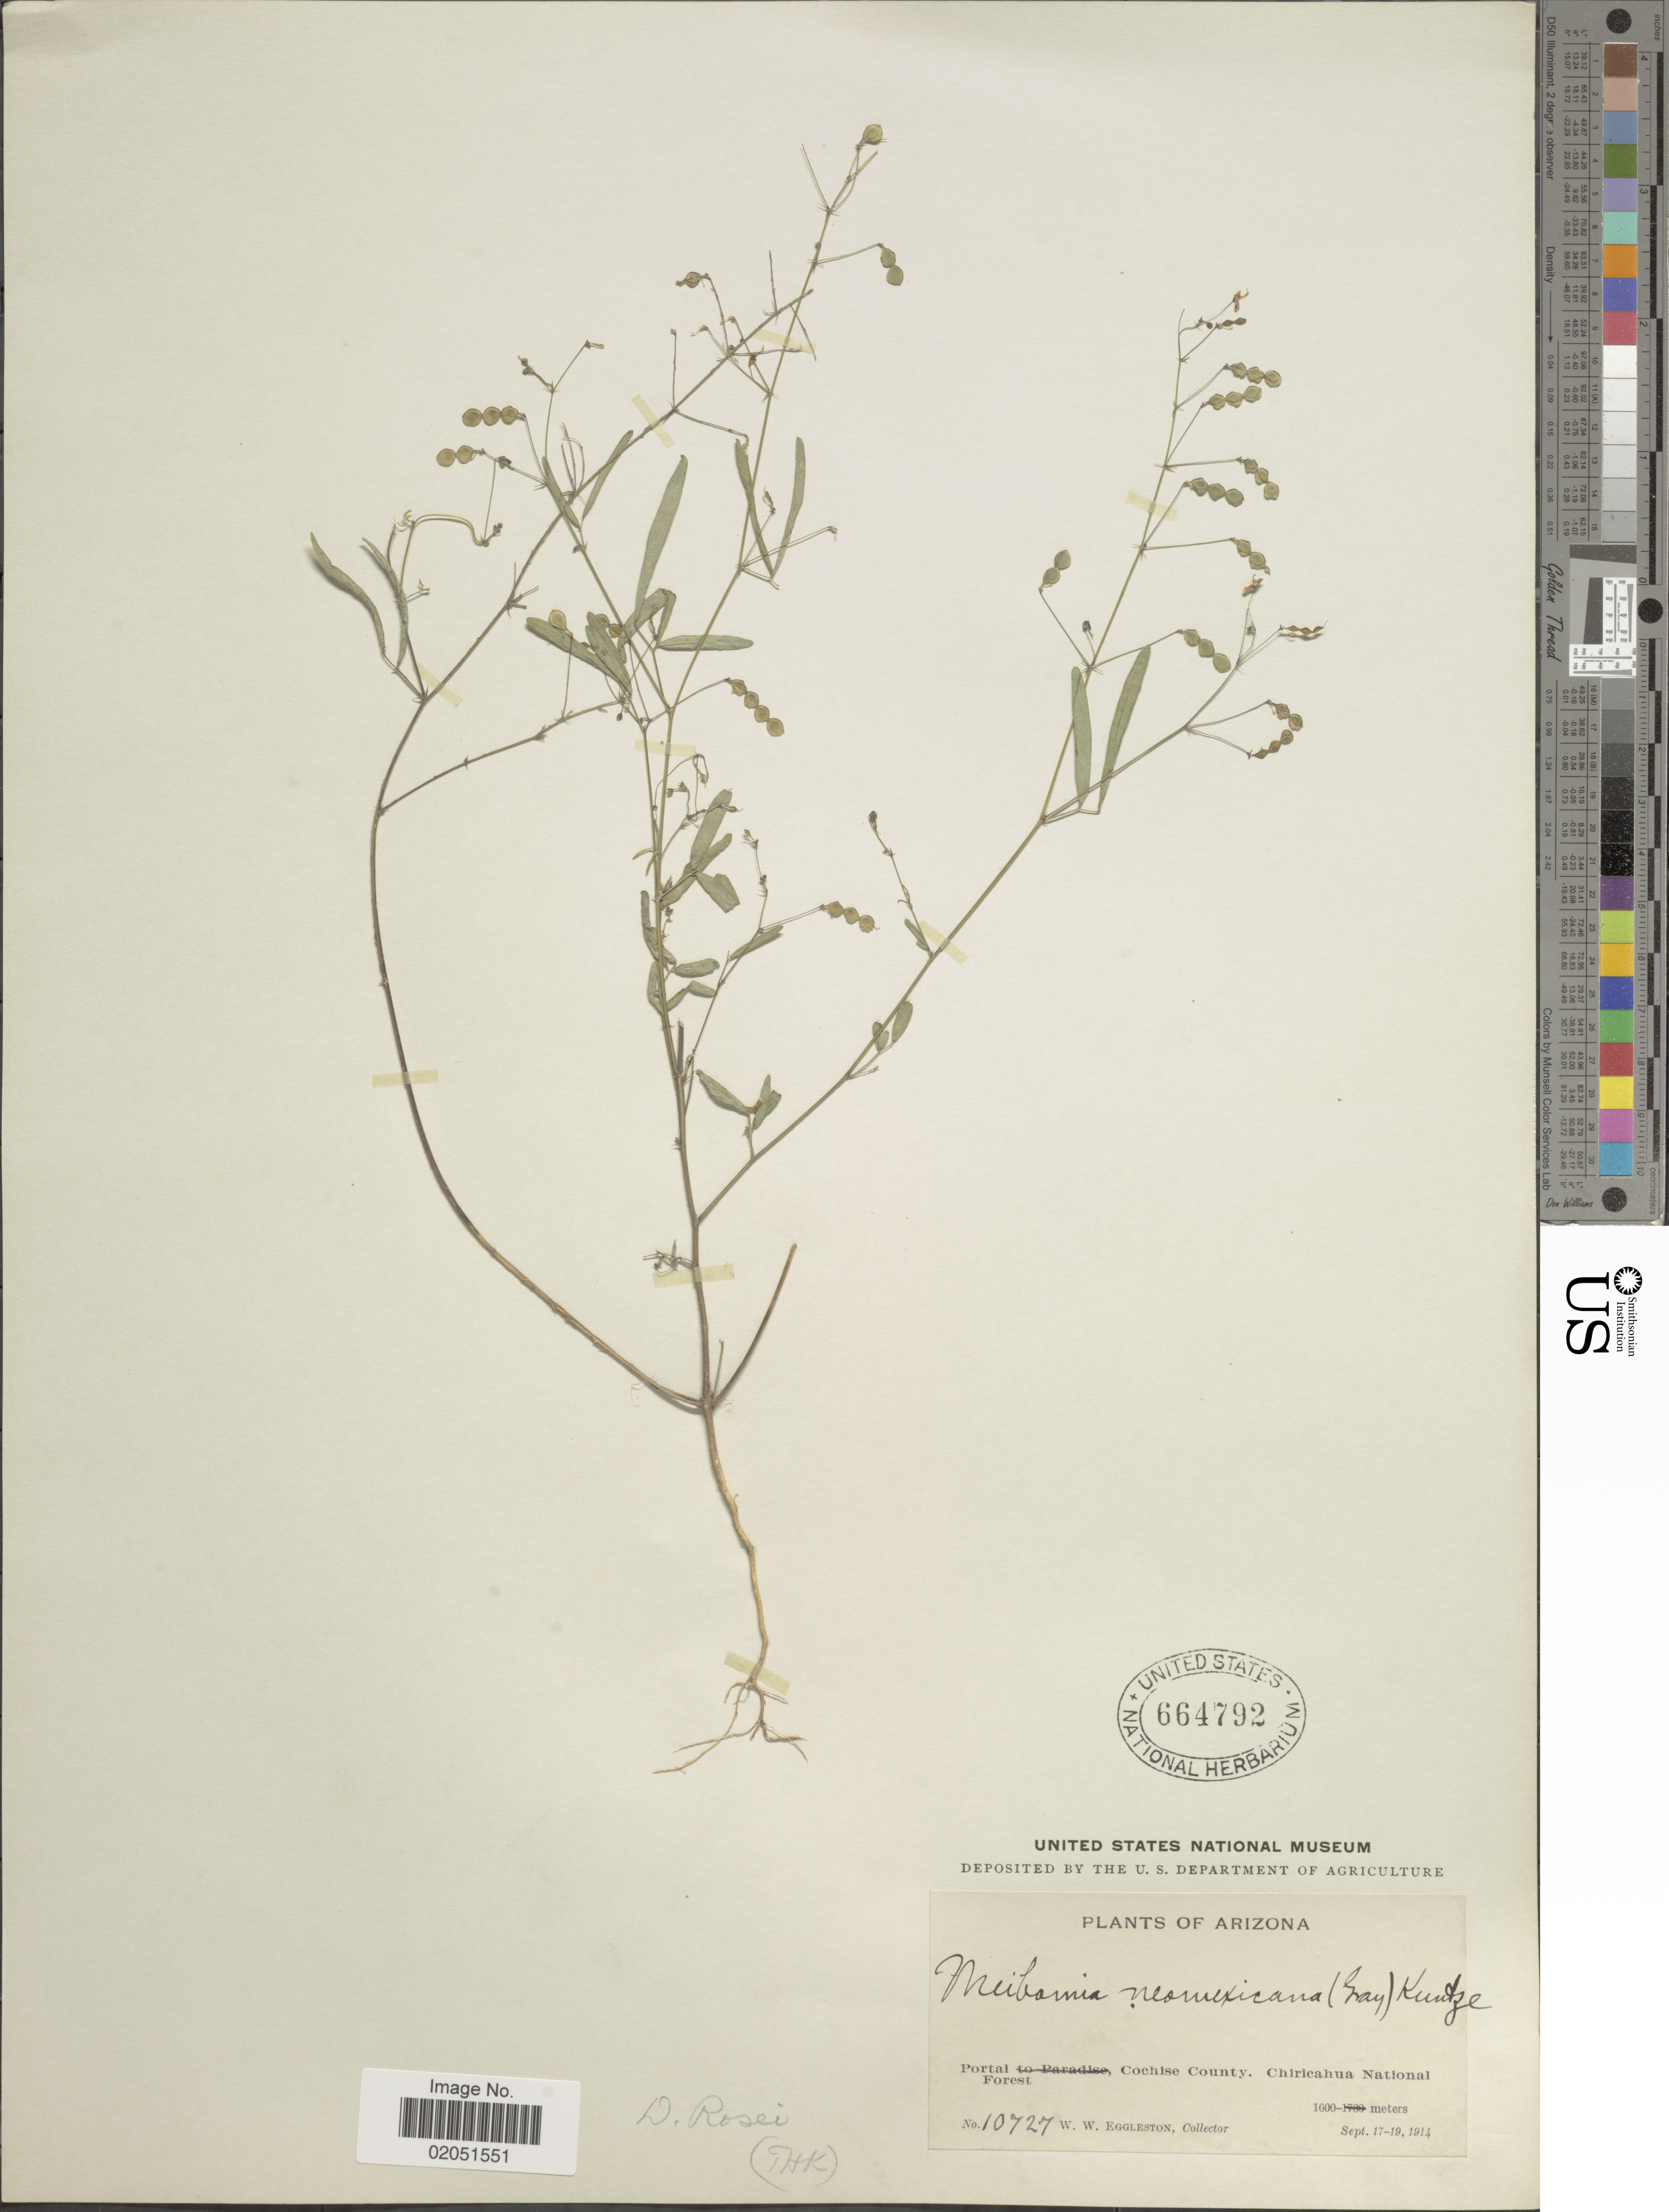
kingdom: Plantae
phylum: Tracheophyta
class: Magnoliopsida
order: Fabales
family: Fabaceae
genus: Desmodium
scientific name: Desmodium rosei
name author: B.G. Schub.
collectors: W. W. Eggleston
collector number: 10727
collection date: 1914-09-17/1914-09-19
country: United States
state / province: Arizona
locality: Portal Cochise County, Chiricahua National Forest.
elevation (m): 100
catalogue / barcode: US 664792